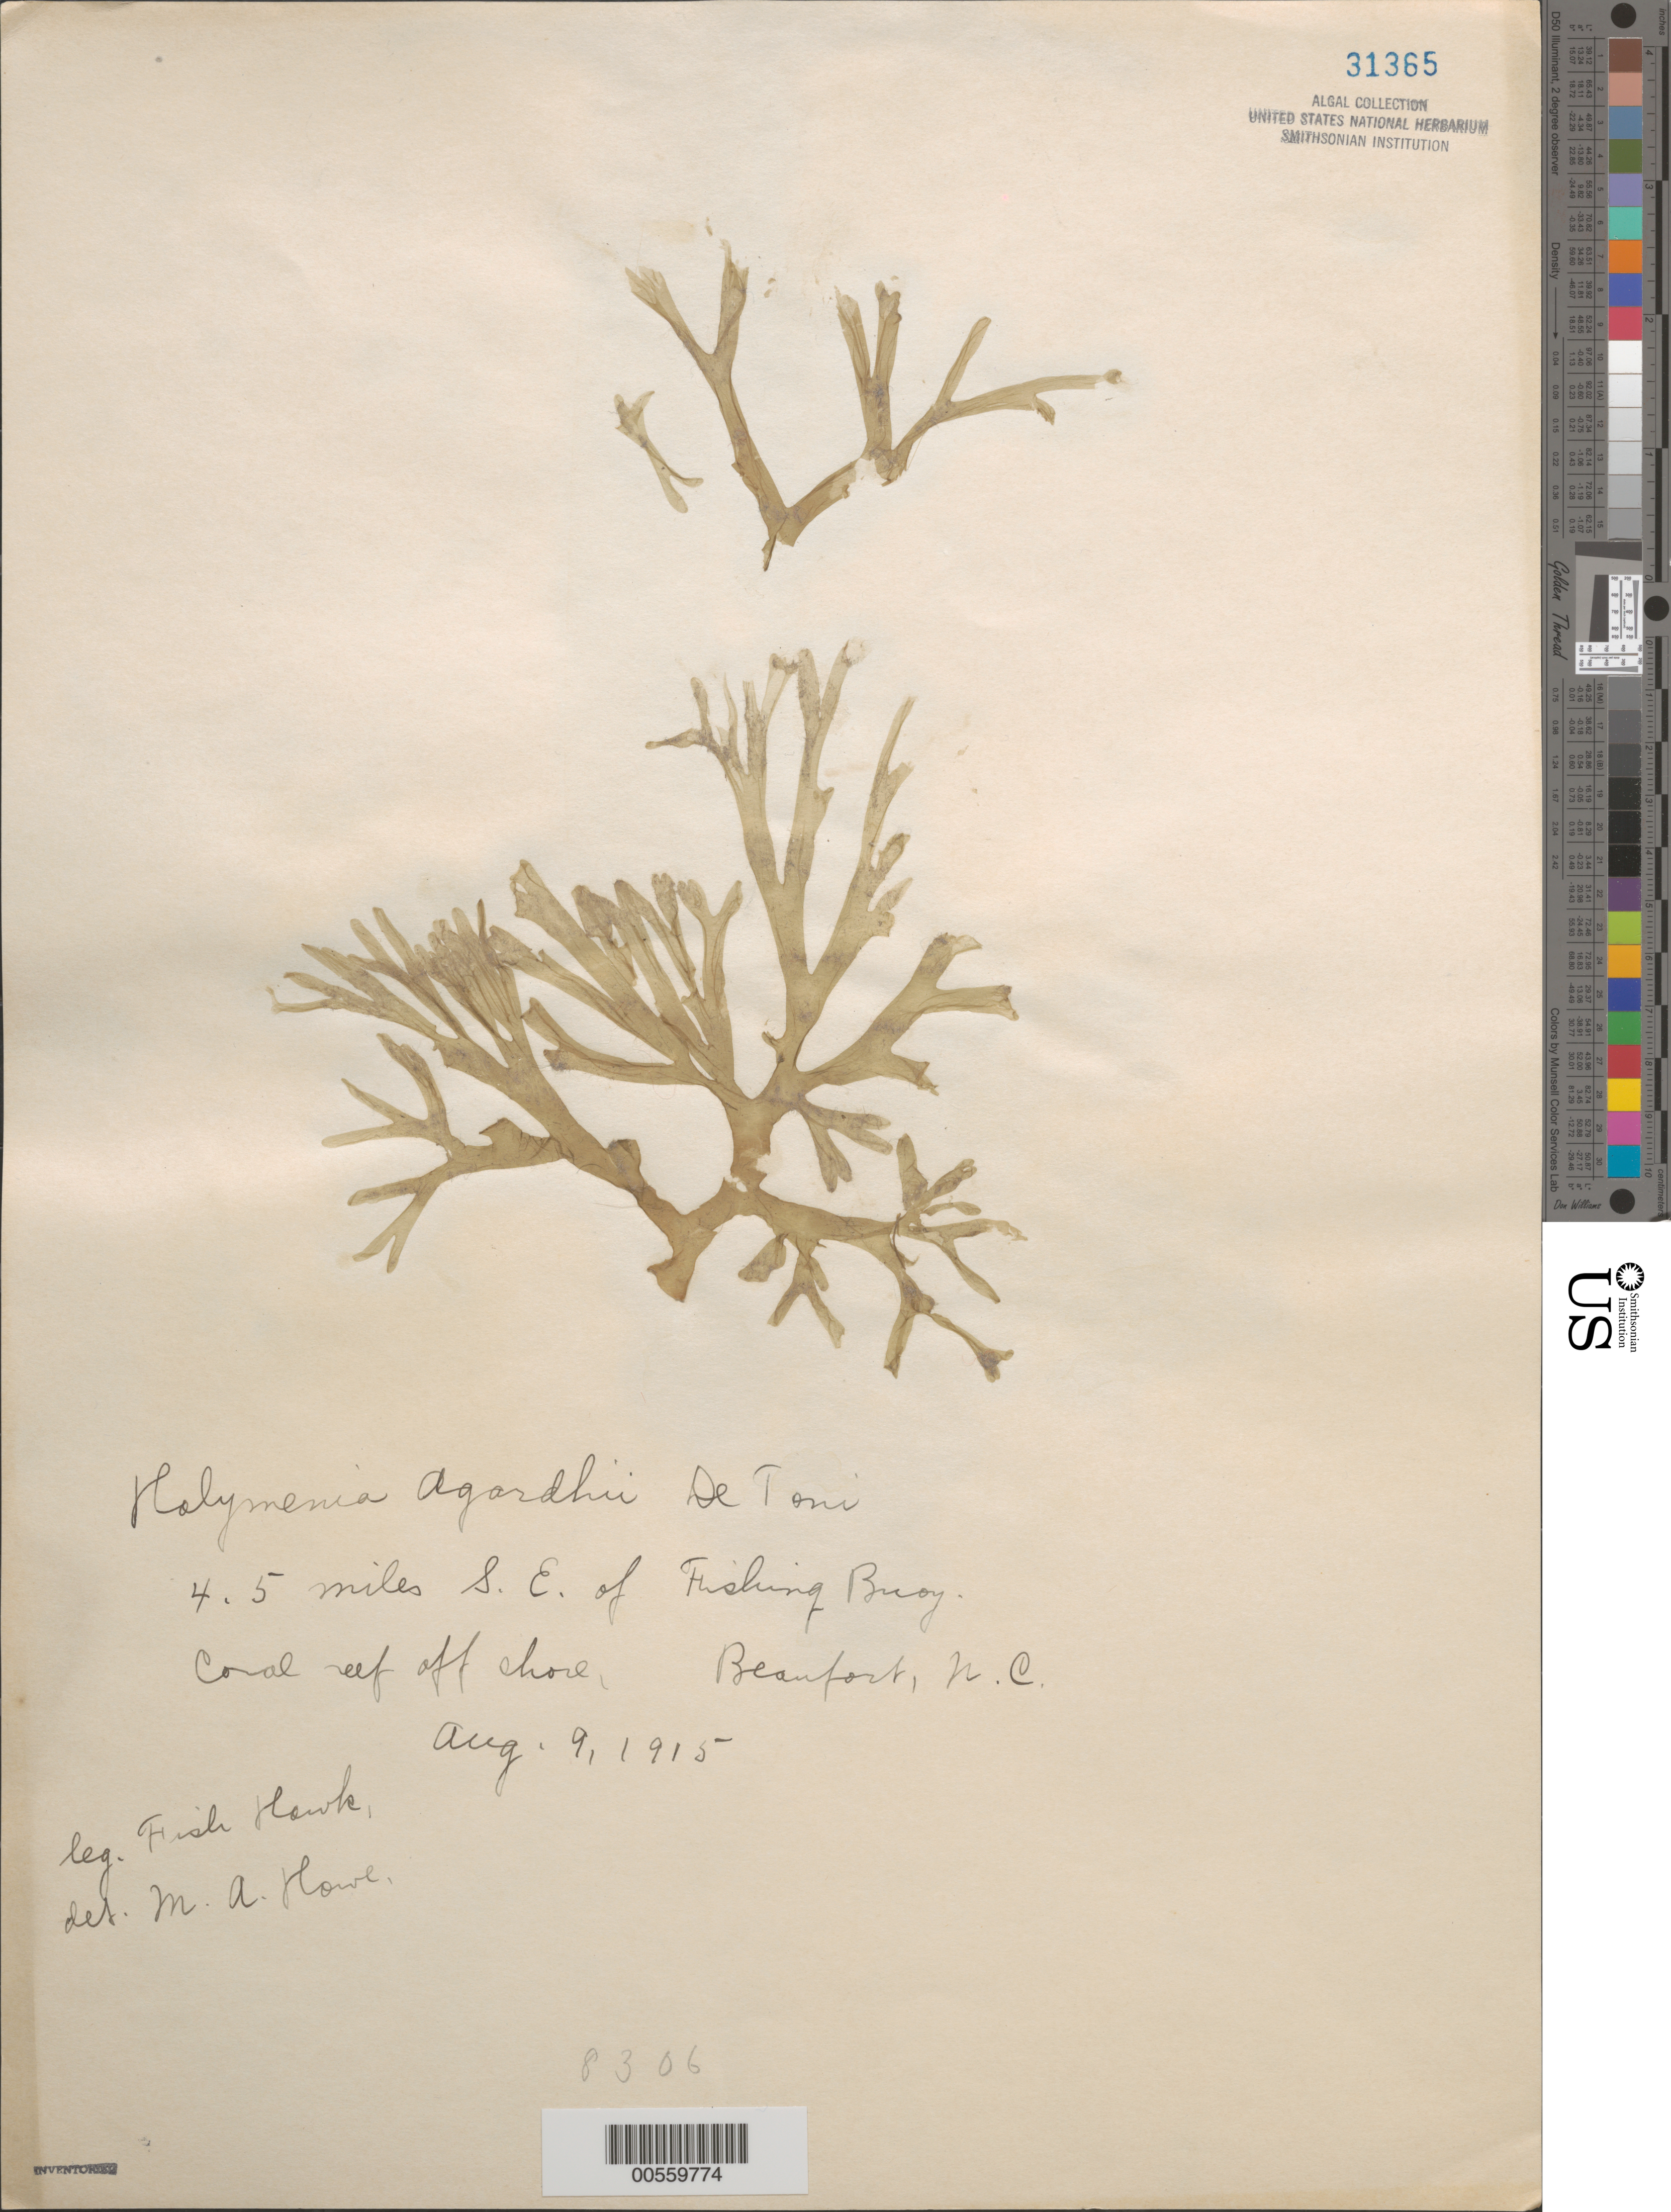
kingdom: Plantae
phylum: Rhodophyta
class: Florideophyceae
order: Sebdeniales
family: Sebdeniaceae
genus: Sebdenia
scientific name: Sebdenia flabellata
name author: (J. Agardh) P.G. Parkinson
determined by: Algae name updating Project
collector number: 8306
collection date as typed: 09 Aug 1915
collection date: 1915-08-09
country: United States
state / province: North Carolina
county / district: Carteret County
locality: Coral reef off Beaufort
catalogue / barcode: US 31365